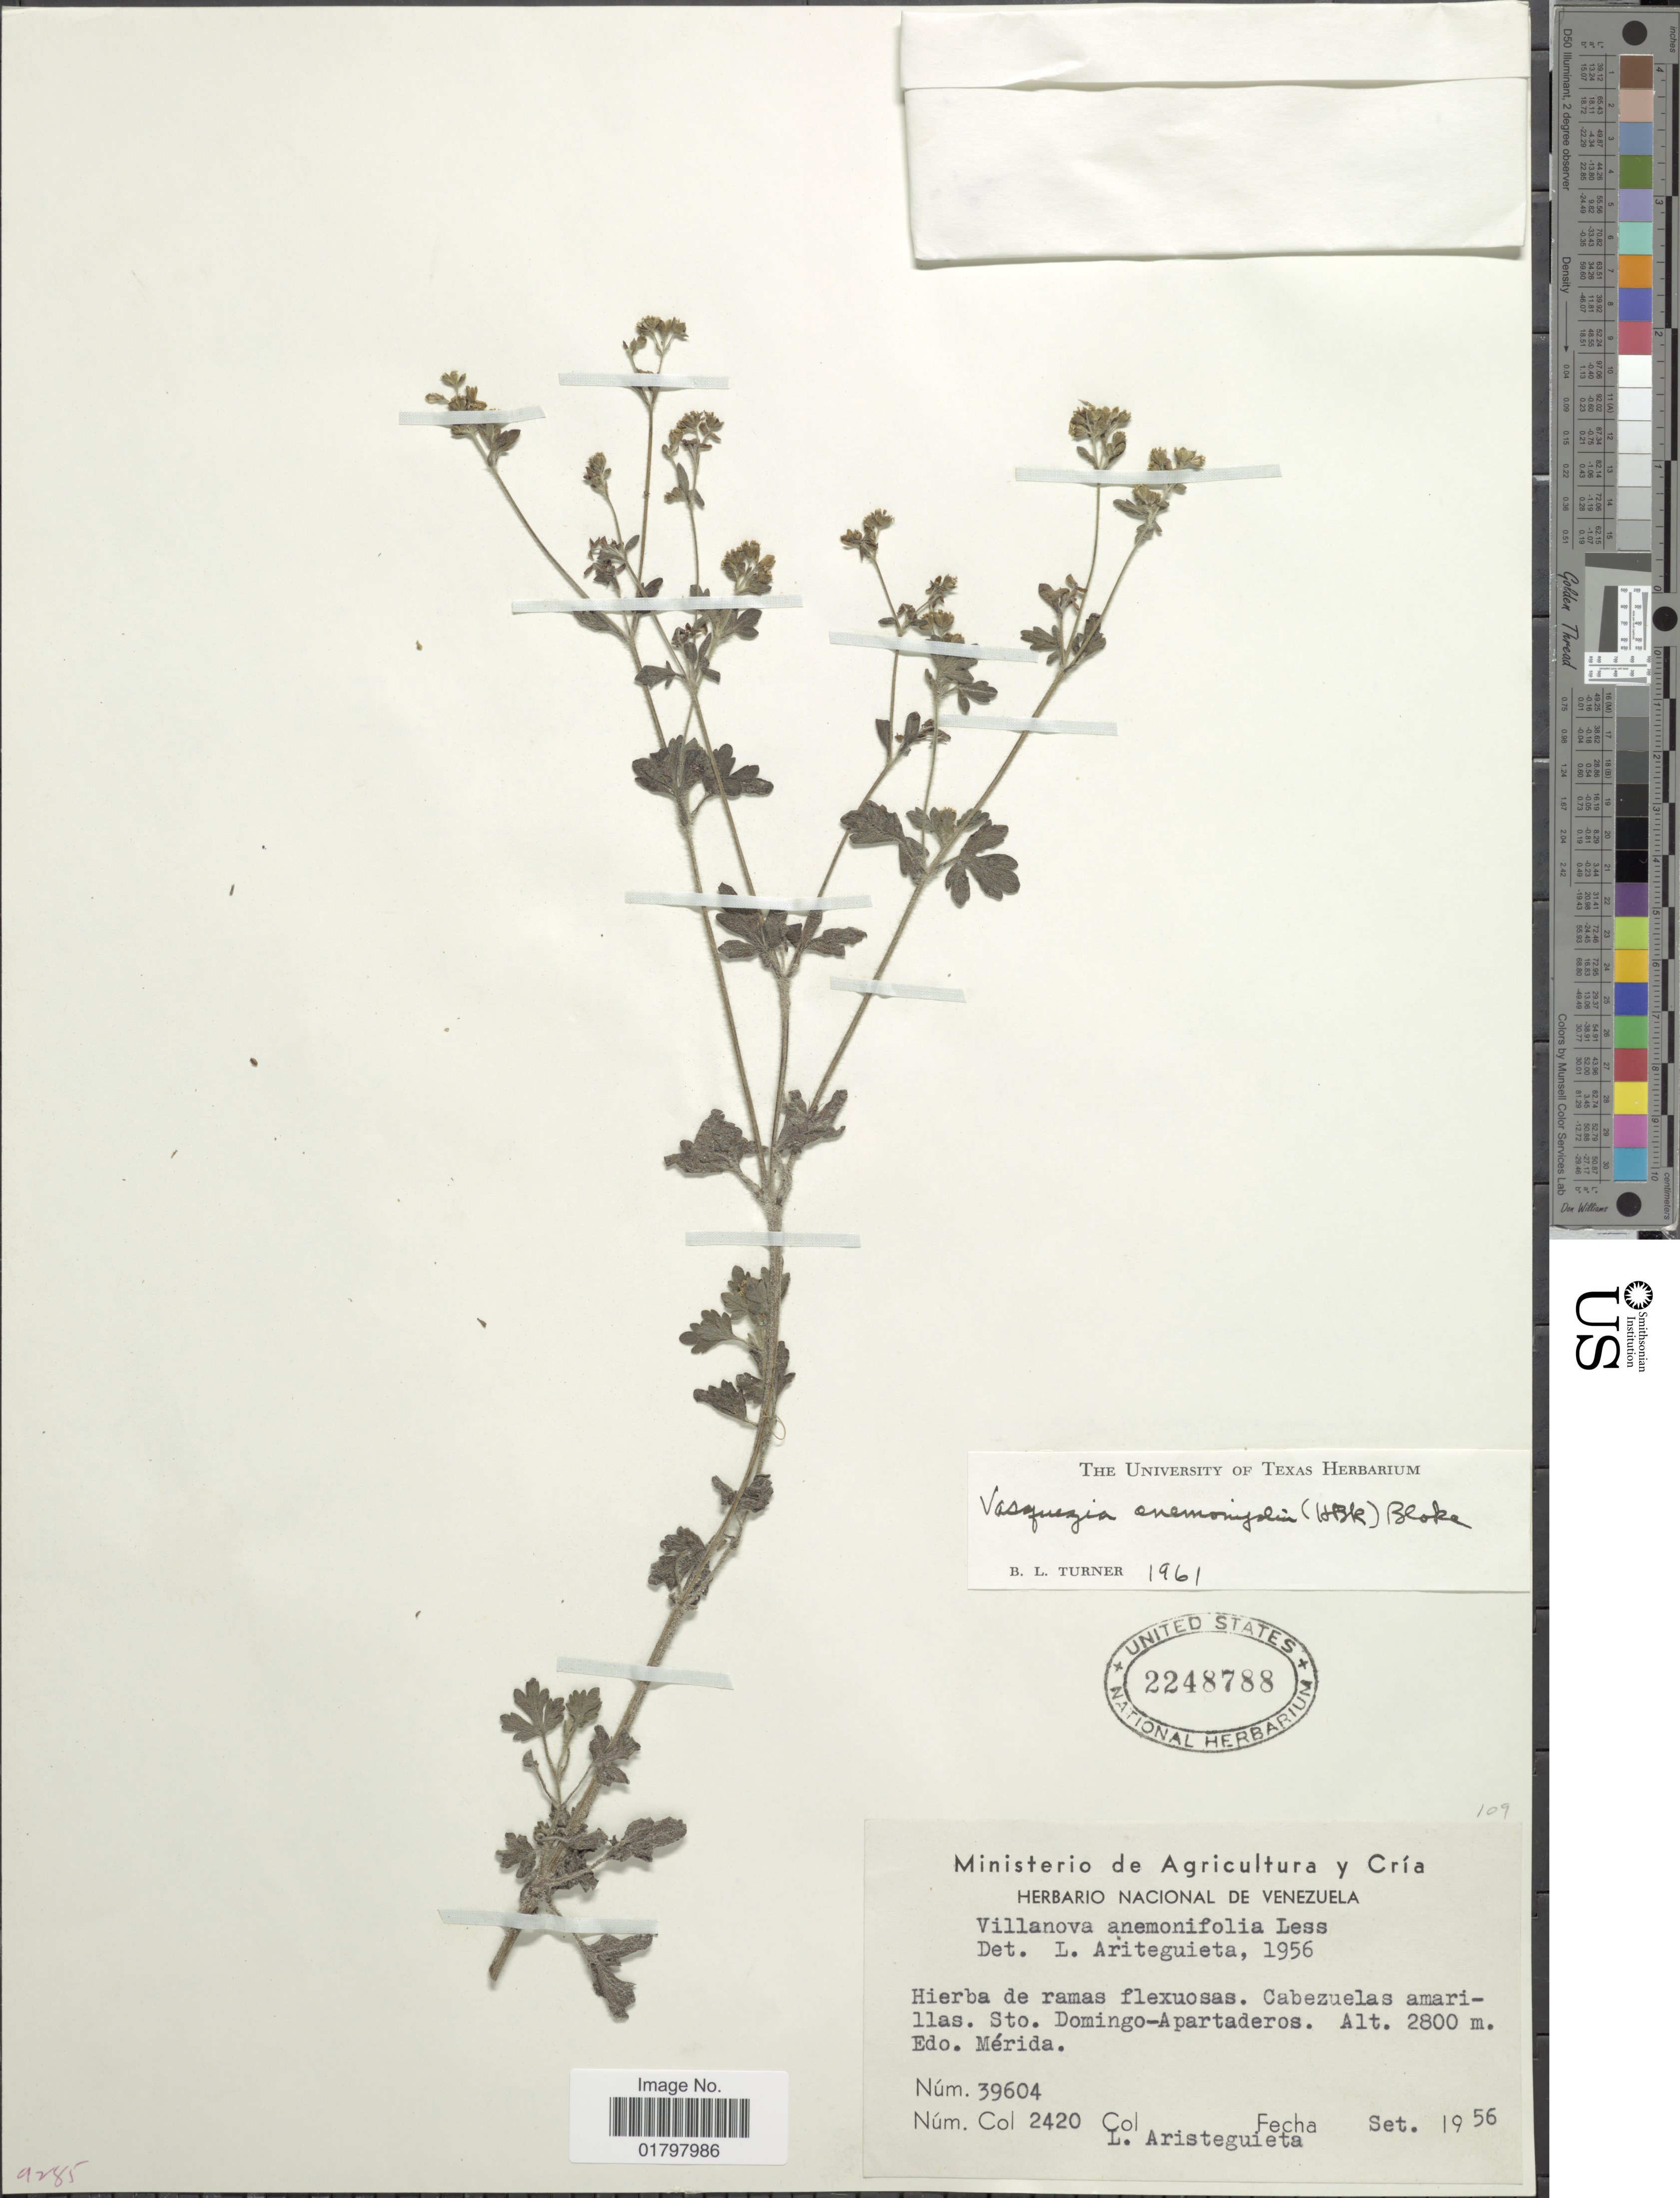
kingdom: Plantae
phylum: Tracheophyta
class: Magnoliopsida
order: Asterales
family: Asteraceae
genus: Vasquesia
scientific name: Vasquesia anemonifolia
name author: (Kunth) Less.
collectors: L. Aristeguieta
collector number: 2420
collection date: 1956-09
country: Venezuela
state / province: Mérida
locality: Sto. Domingo-Apartaderos. Edo. Mérida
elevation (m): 2800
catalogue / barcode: US 2248788